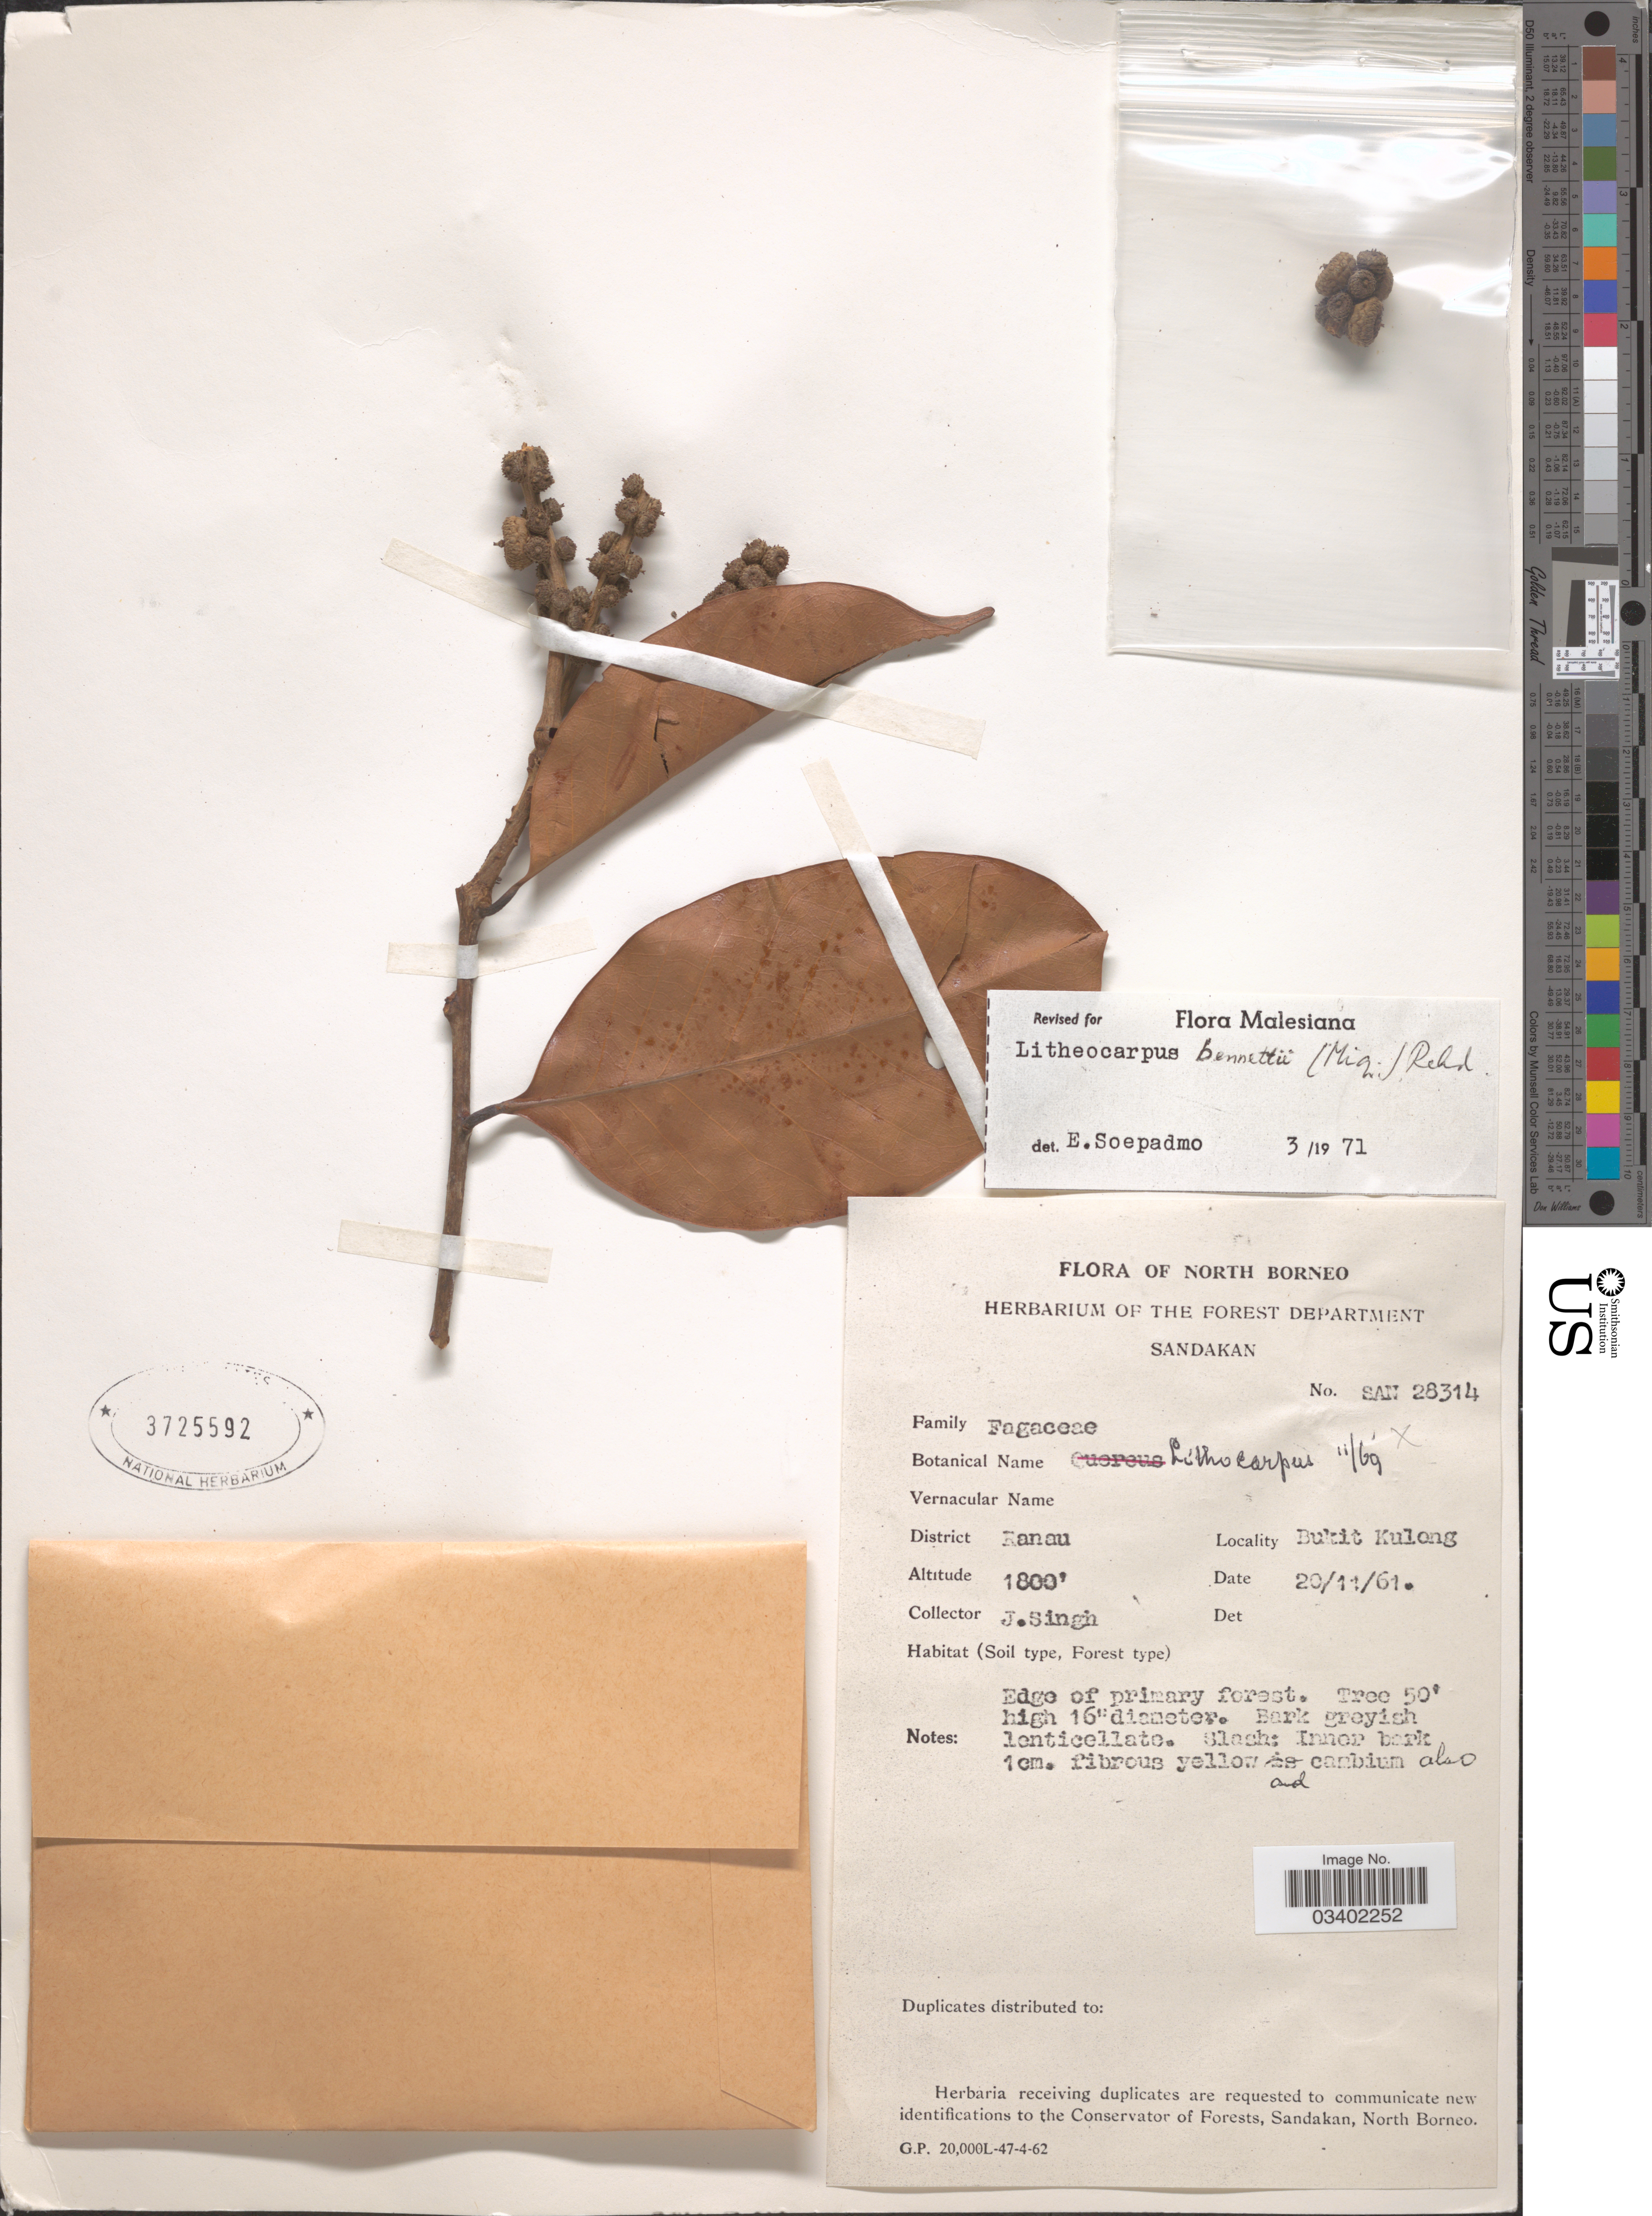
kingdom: Plantae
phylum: Tracheophyta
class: Magnoliopsida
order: Fagales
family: Fagaceae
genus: Lithocarpus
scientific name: Lithocarpus bennettii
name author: (Miq.) Rehder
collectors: J. Singh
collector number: SAN28314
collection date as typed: Transcribed d/m/y: 20/11/61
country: Malaysia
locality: North Borneo. District Kanau. Bukit Kulong.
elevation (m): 549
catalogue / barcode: US 3725592